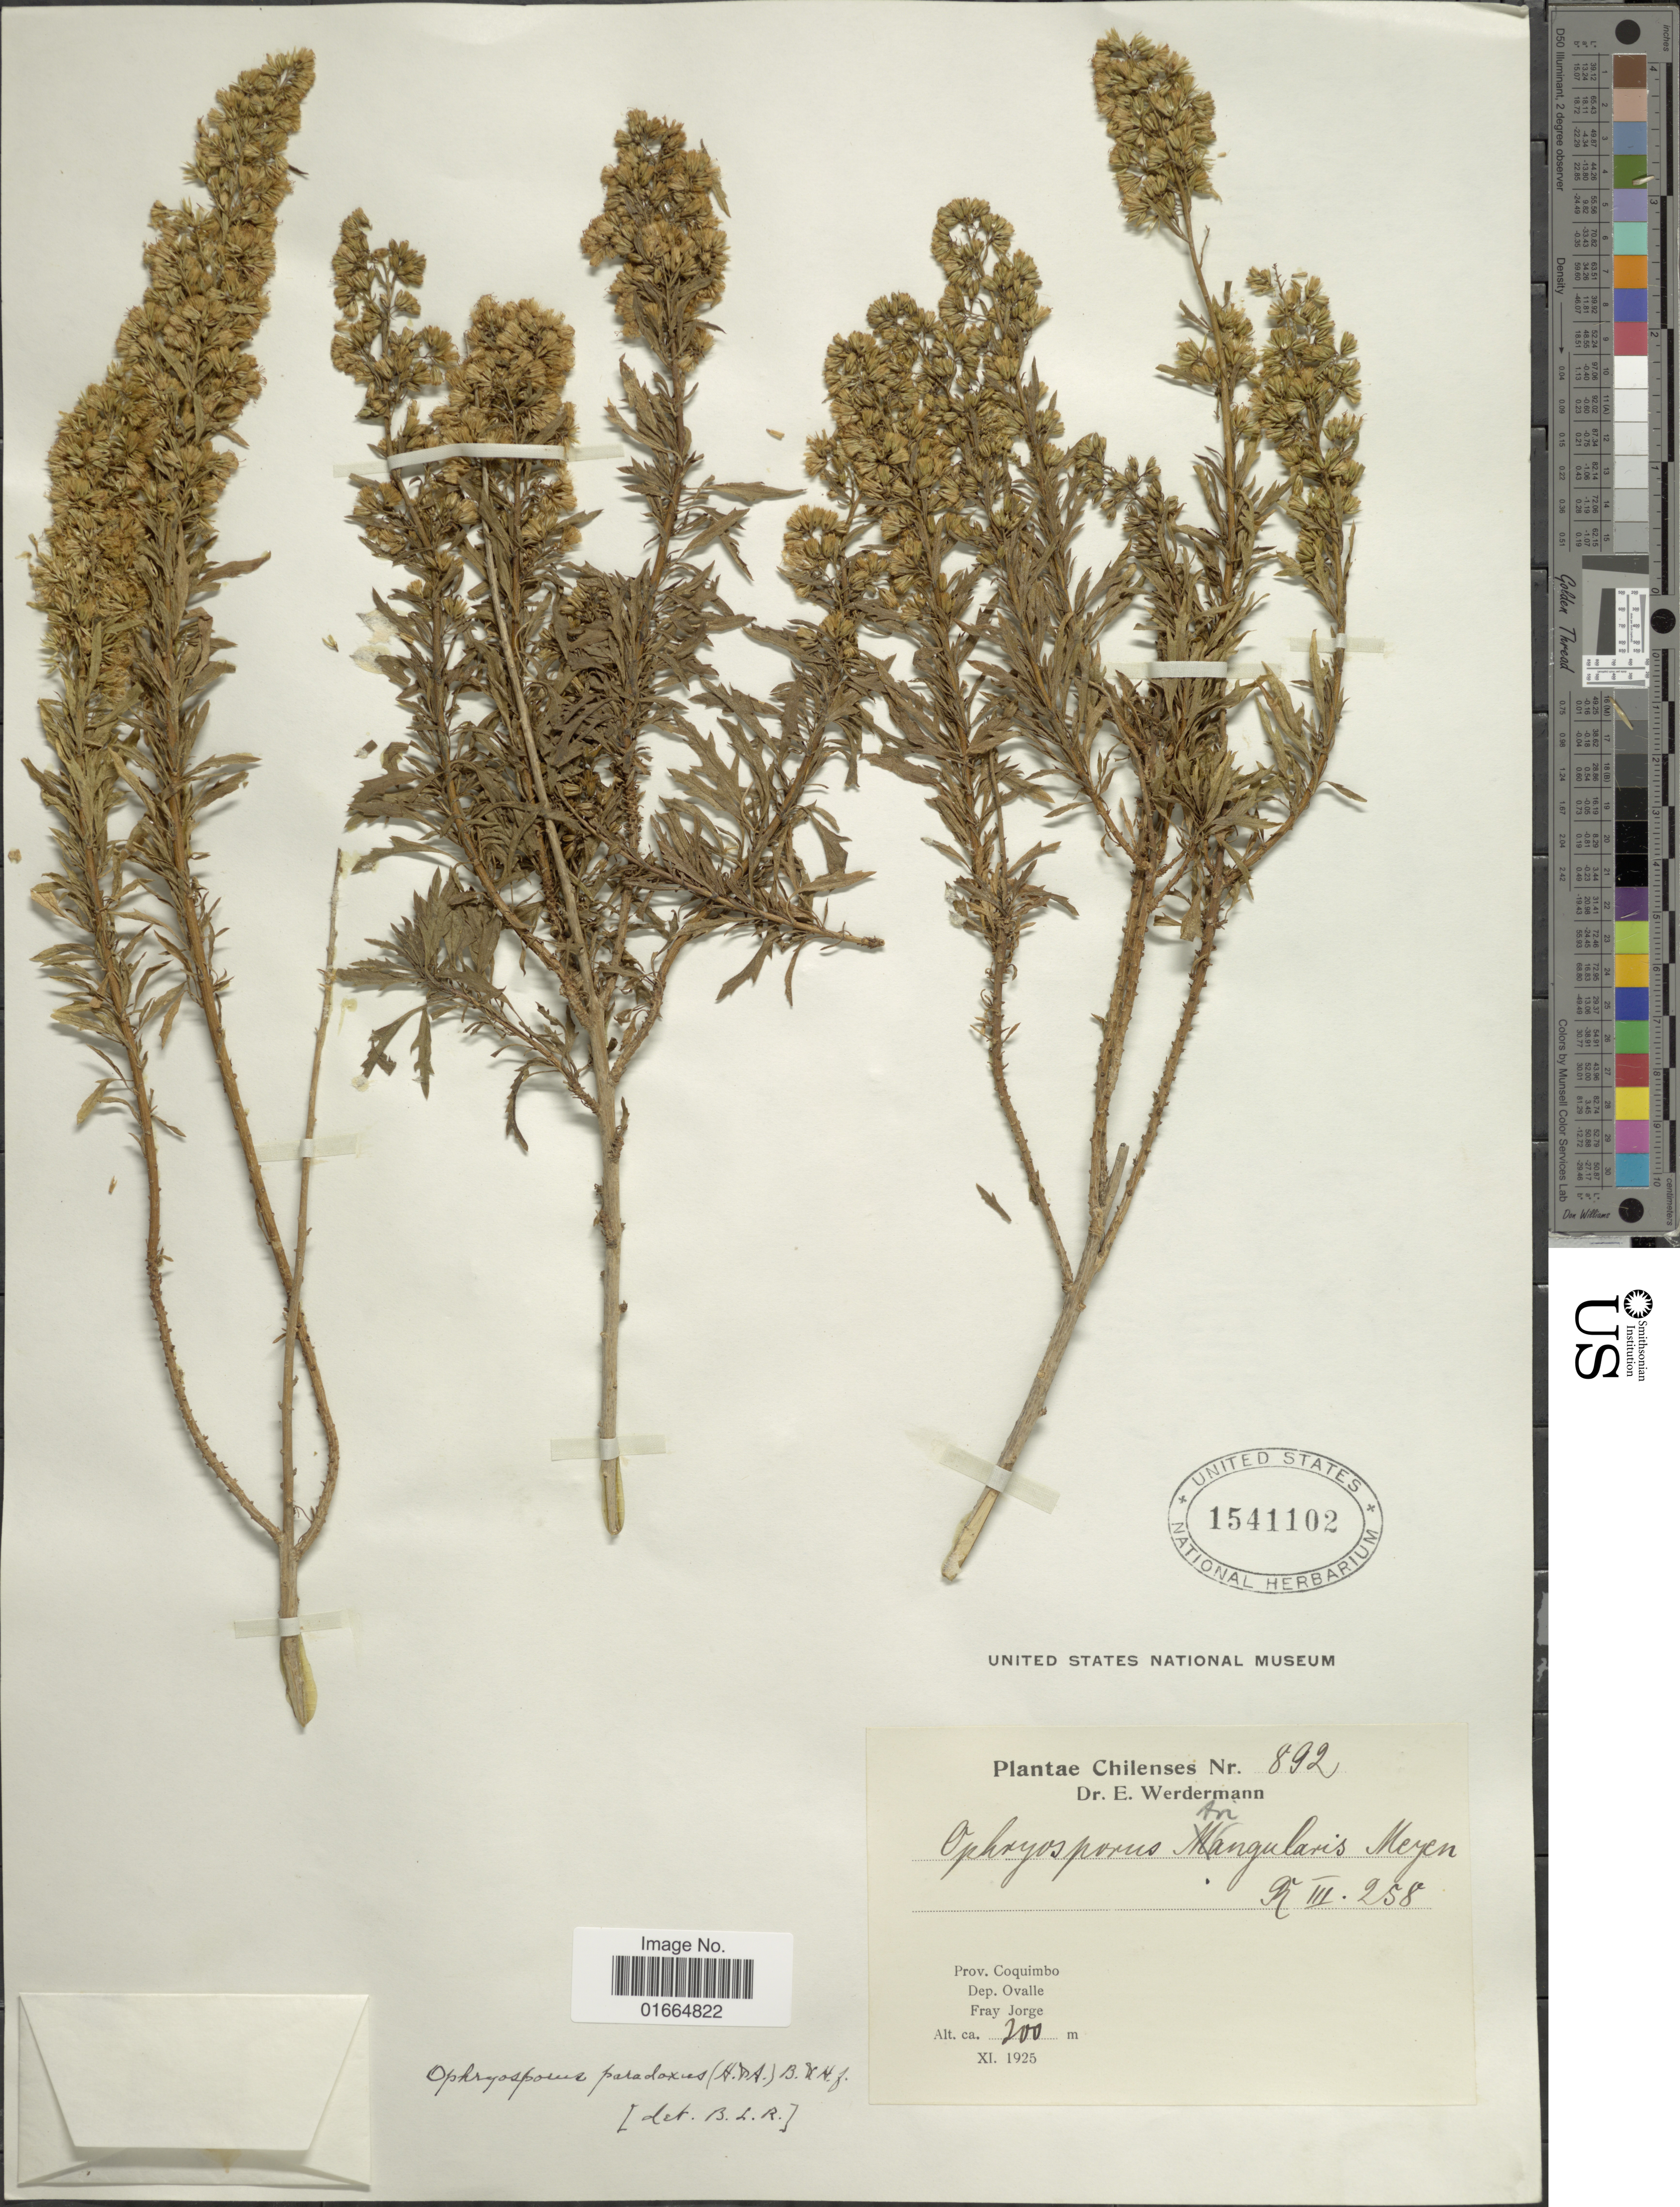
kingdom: Plantae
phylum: Tracheophyta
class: Magnoliopsida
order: Asterales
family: Asteraceae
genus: Ophryosporus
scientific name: Ophryosporus paradoxus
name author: (Hook. & Arn.) Benth. & Hook. f. ex B.D. Jacks.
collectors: E. Werdermann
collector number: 892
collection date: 1925-11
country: Chile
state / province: Coquimbo (IV)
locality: Prov. Coquimbo. Dep. Ovalle. Fray Jorge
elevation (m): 200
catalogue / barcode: US 1541102